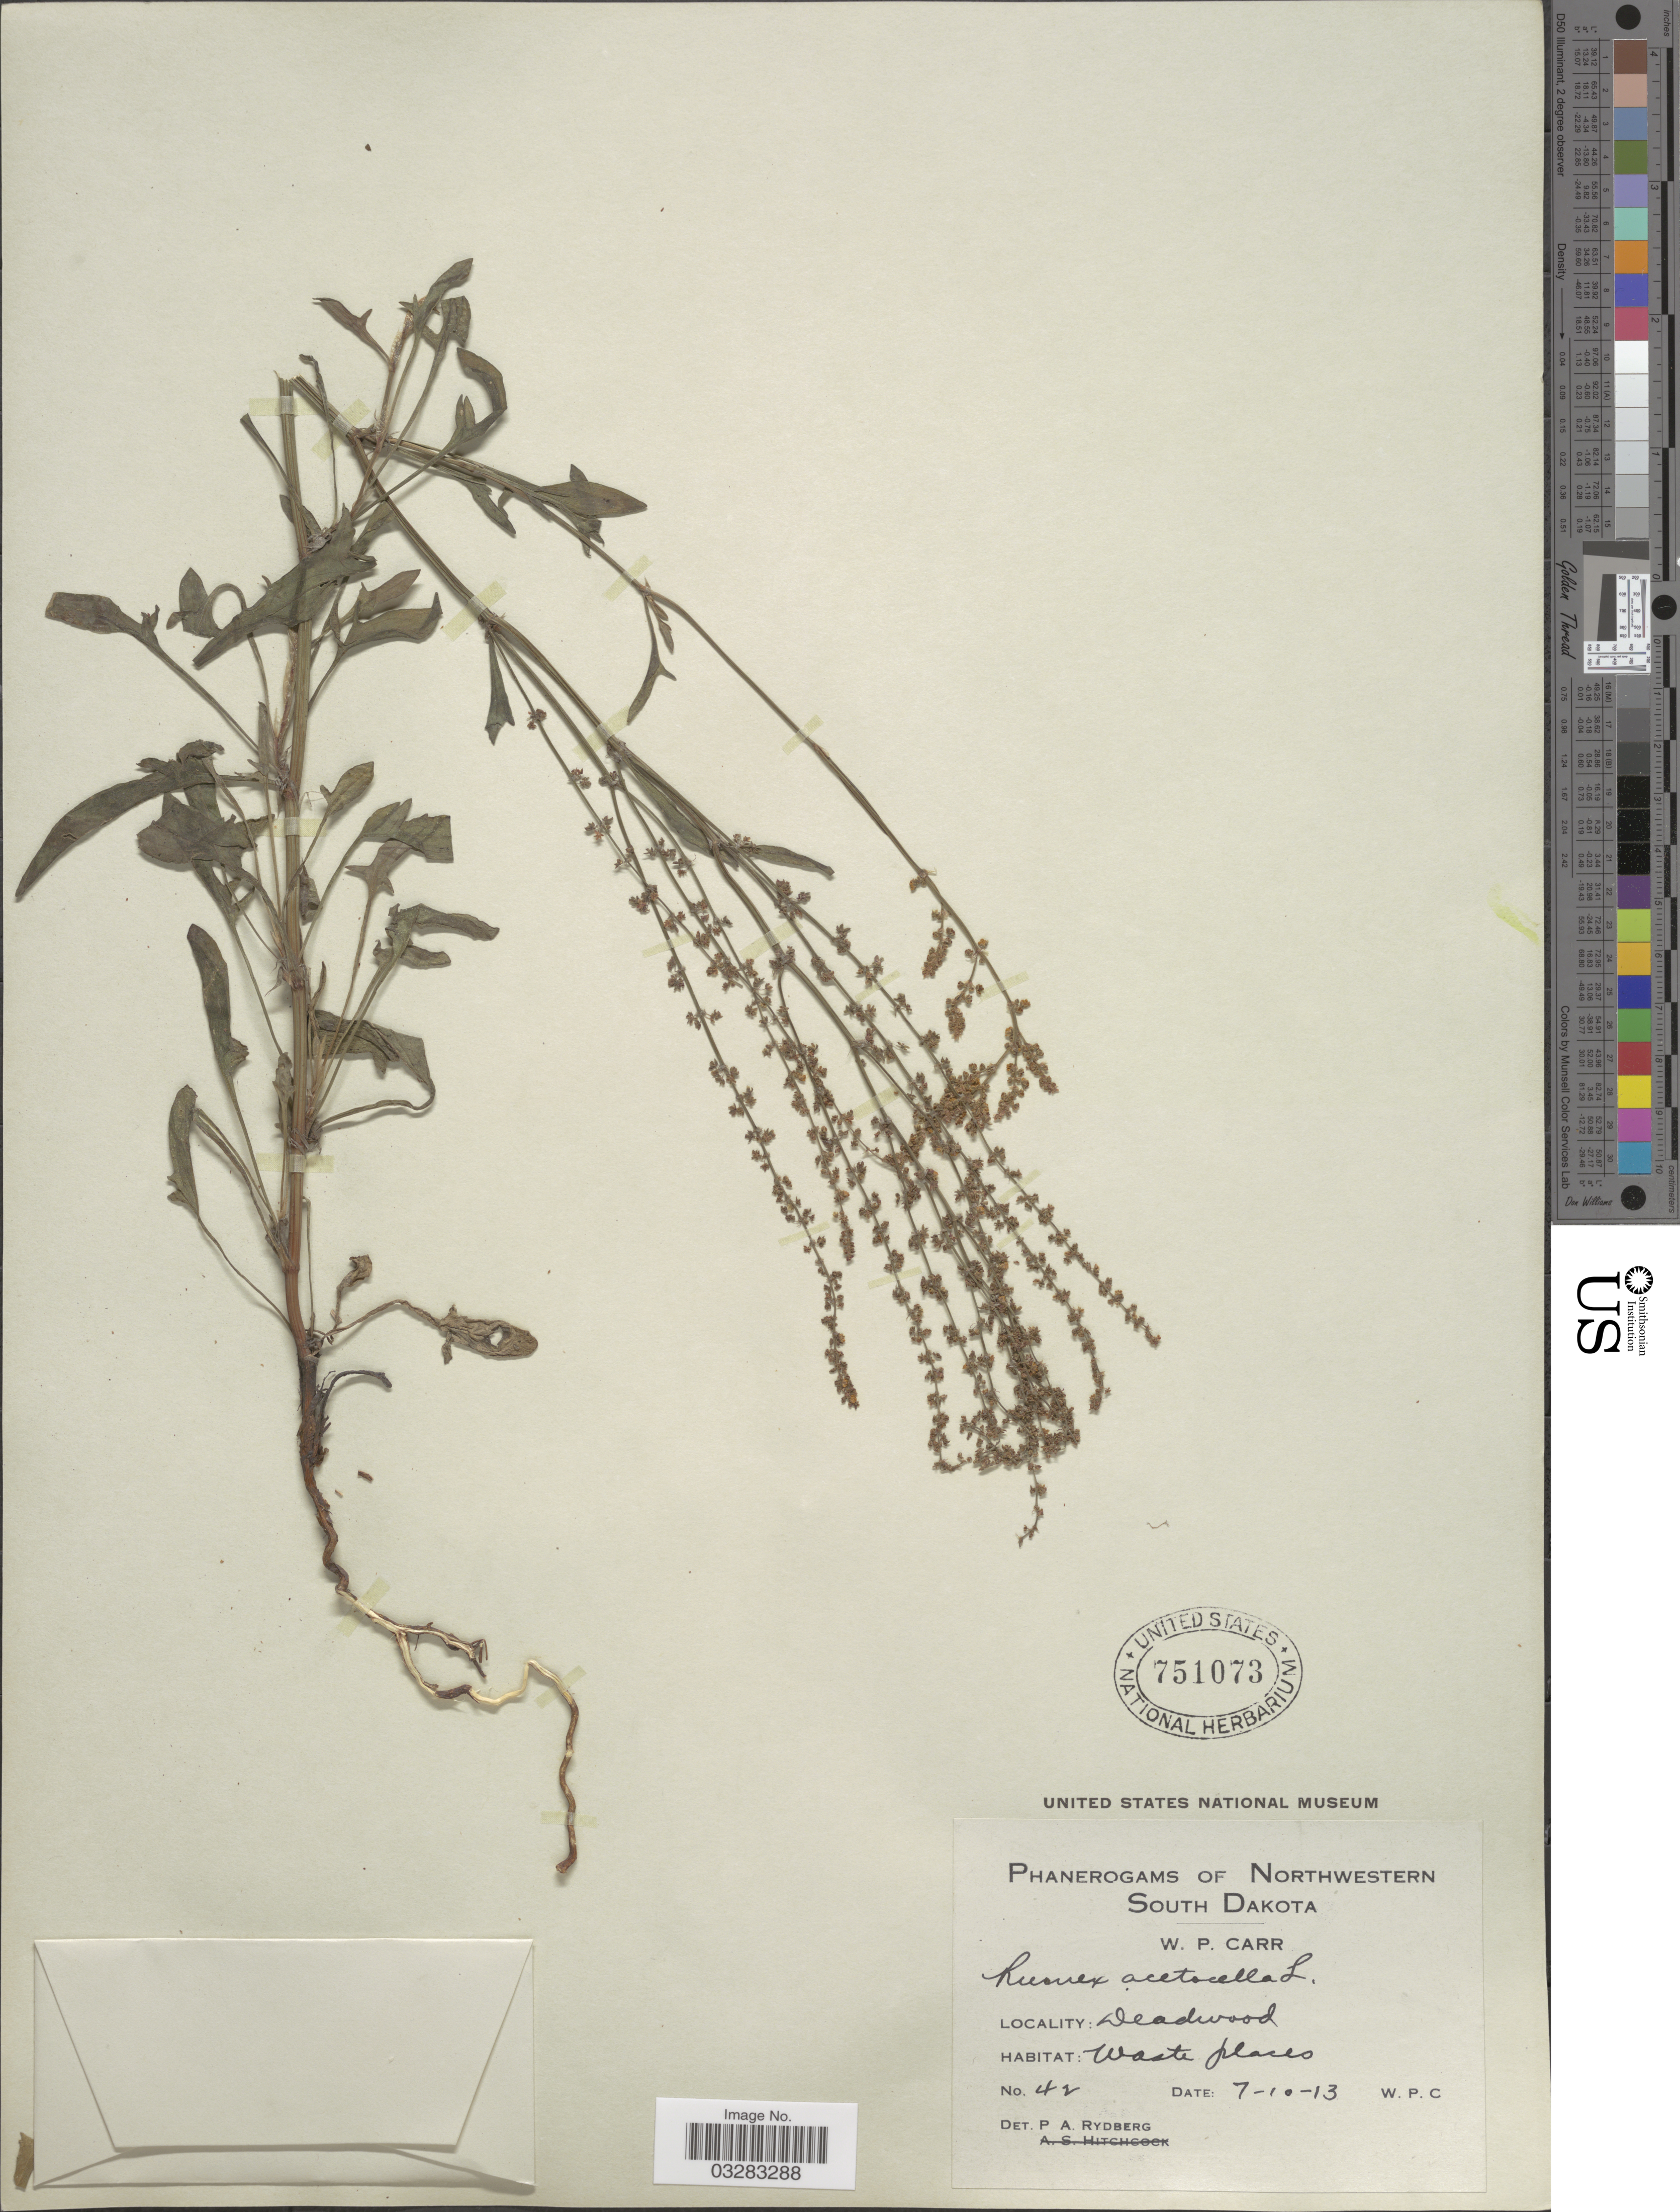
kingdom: Plantae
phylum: Tracheophyta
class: Magnoliopsida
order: Caryophyllales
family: Polygonaceae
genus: Rumex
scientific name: Rumex acetosella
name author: L.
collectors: W. Carr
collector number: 42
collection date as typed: Transcribed d/m/y: 10/7/13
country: United States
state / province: South Dakota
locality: Northwestern South Dakota. Deadwood.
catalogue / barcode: US 751073